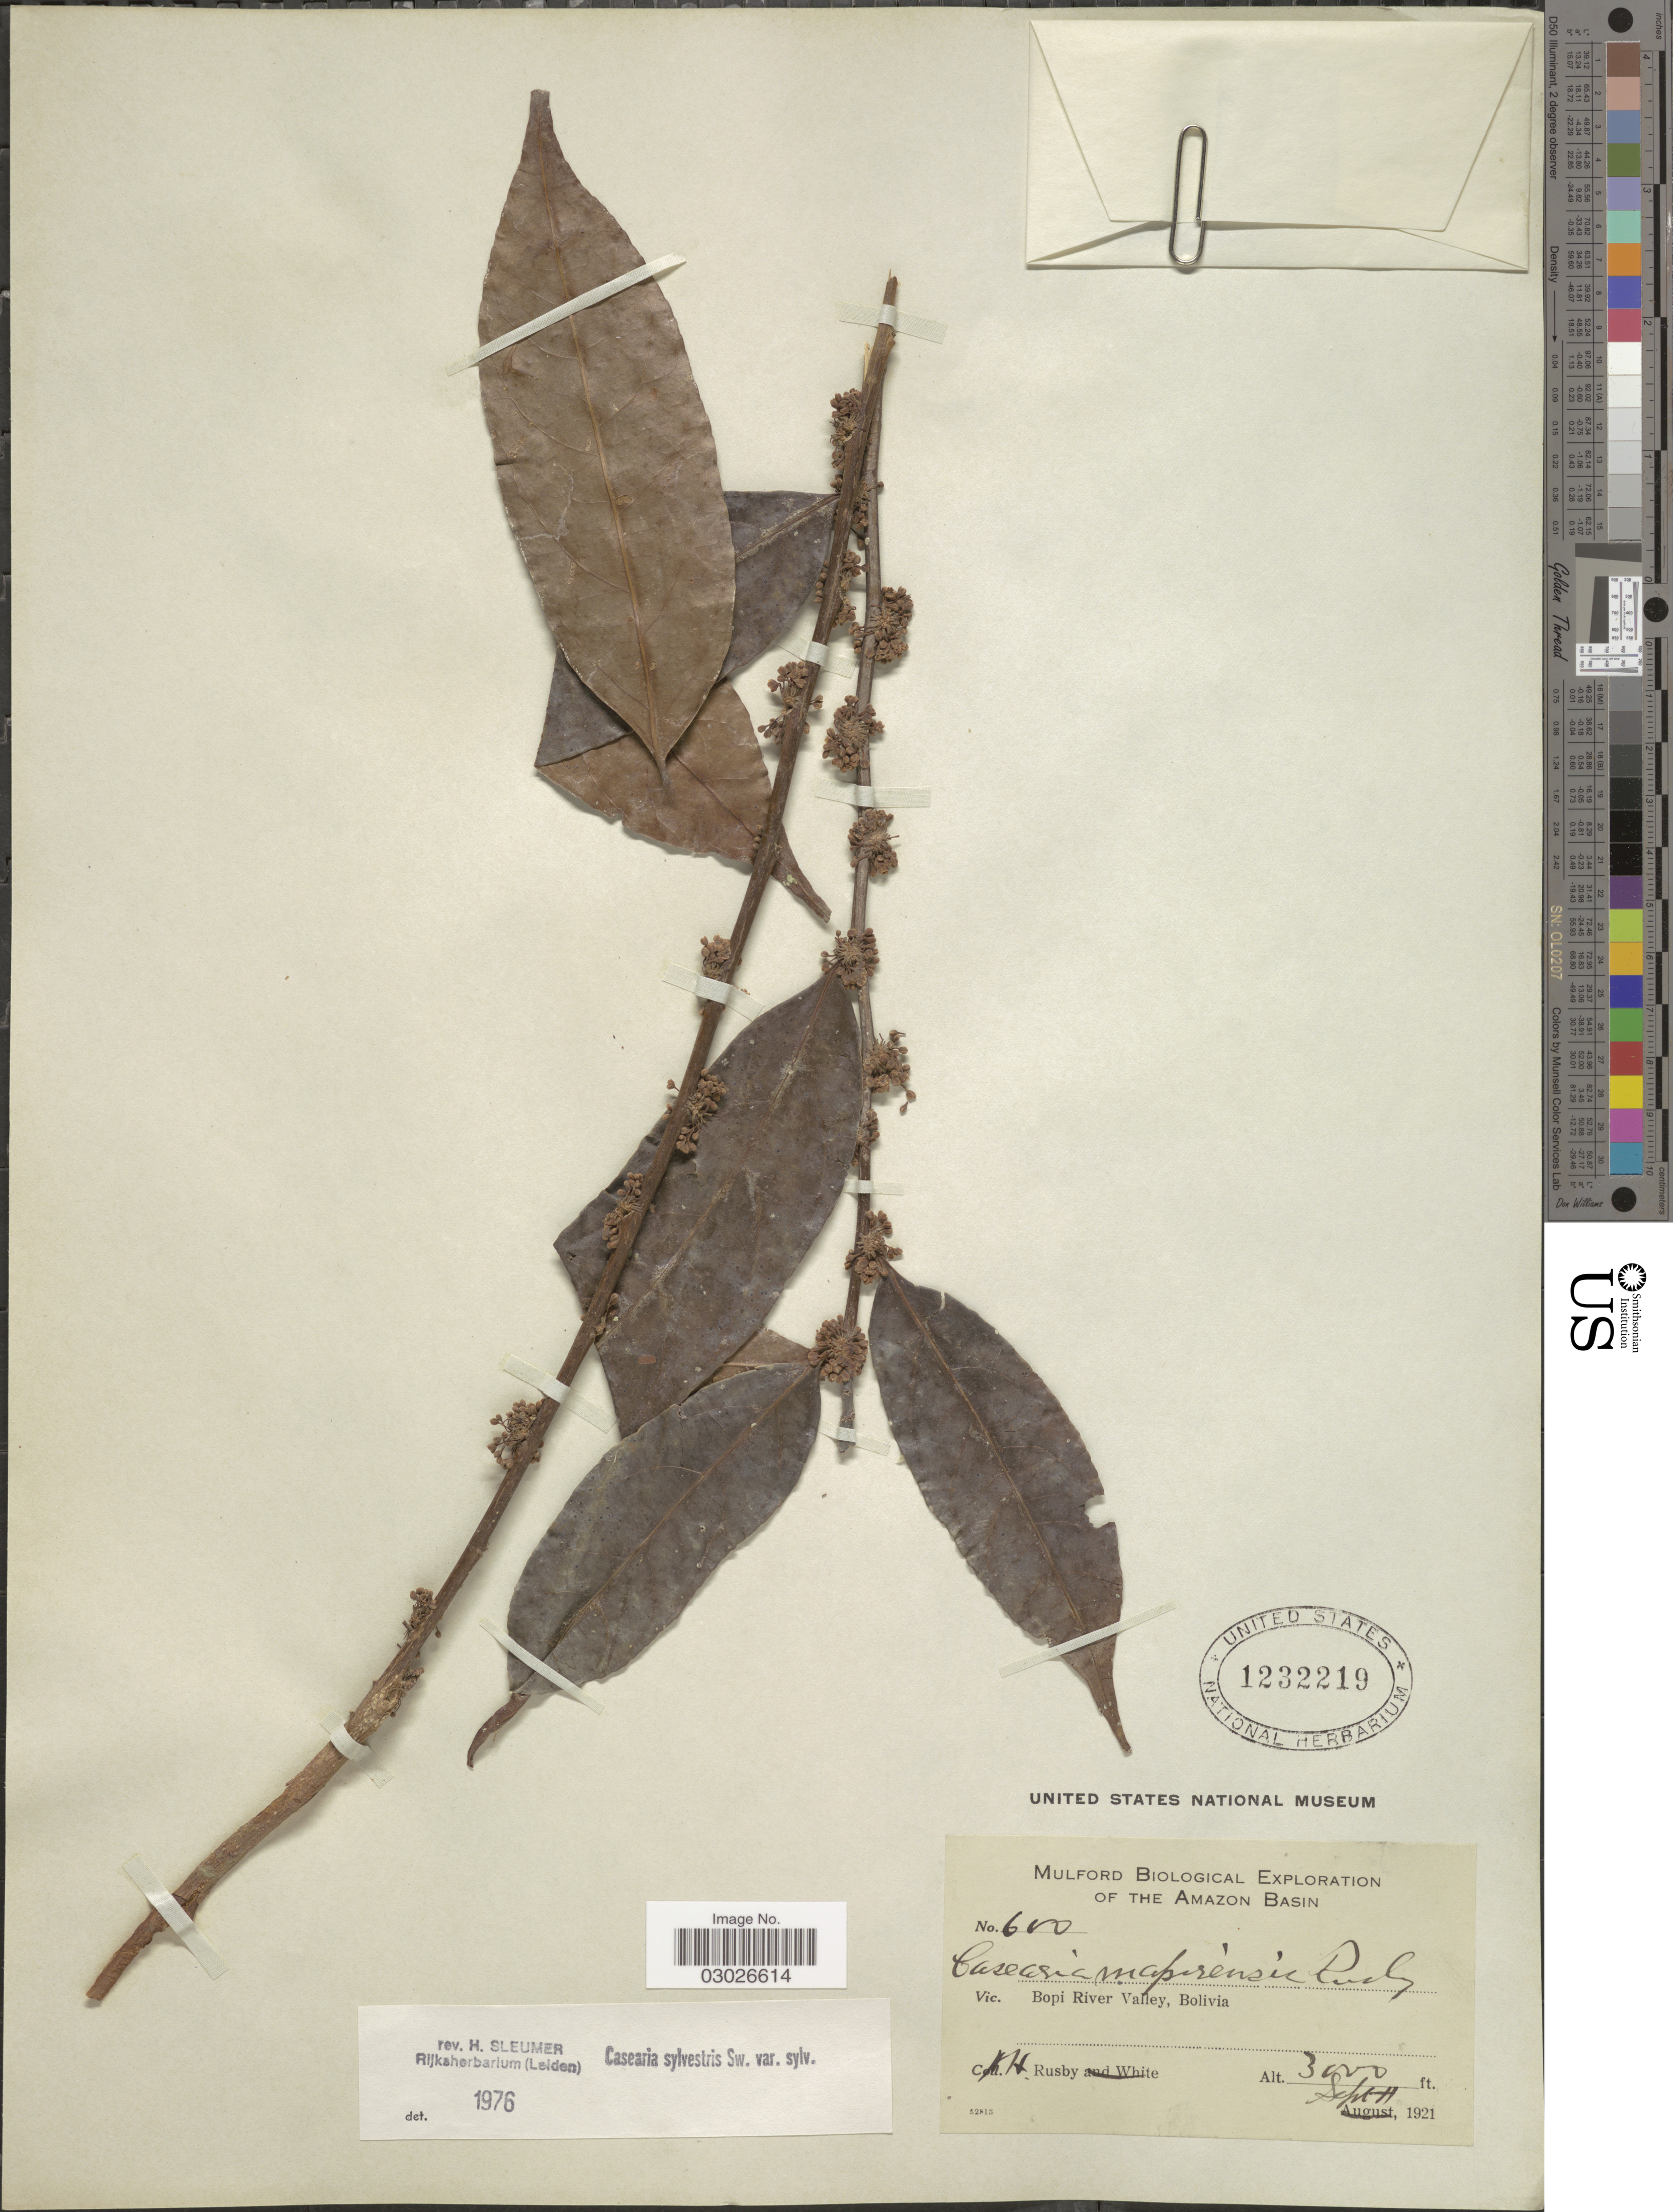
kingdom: Plantae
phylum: Tracheophyta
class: Magnoliopsida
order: Malpighiales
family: Salicaceae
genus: Casearia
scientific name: Casearia sylvestris var. sylvestris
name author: Sw.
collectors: H. H. Rusby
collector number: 600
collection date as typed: Sept 11, 1921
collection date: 1921-09-11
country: Bolivia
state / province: La Paz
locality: Bopi River Valley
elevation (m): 914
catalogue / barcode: US 1232219